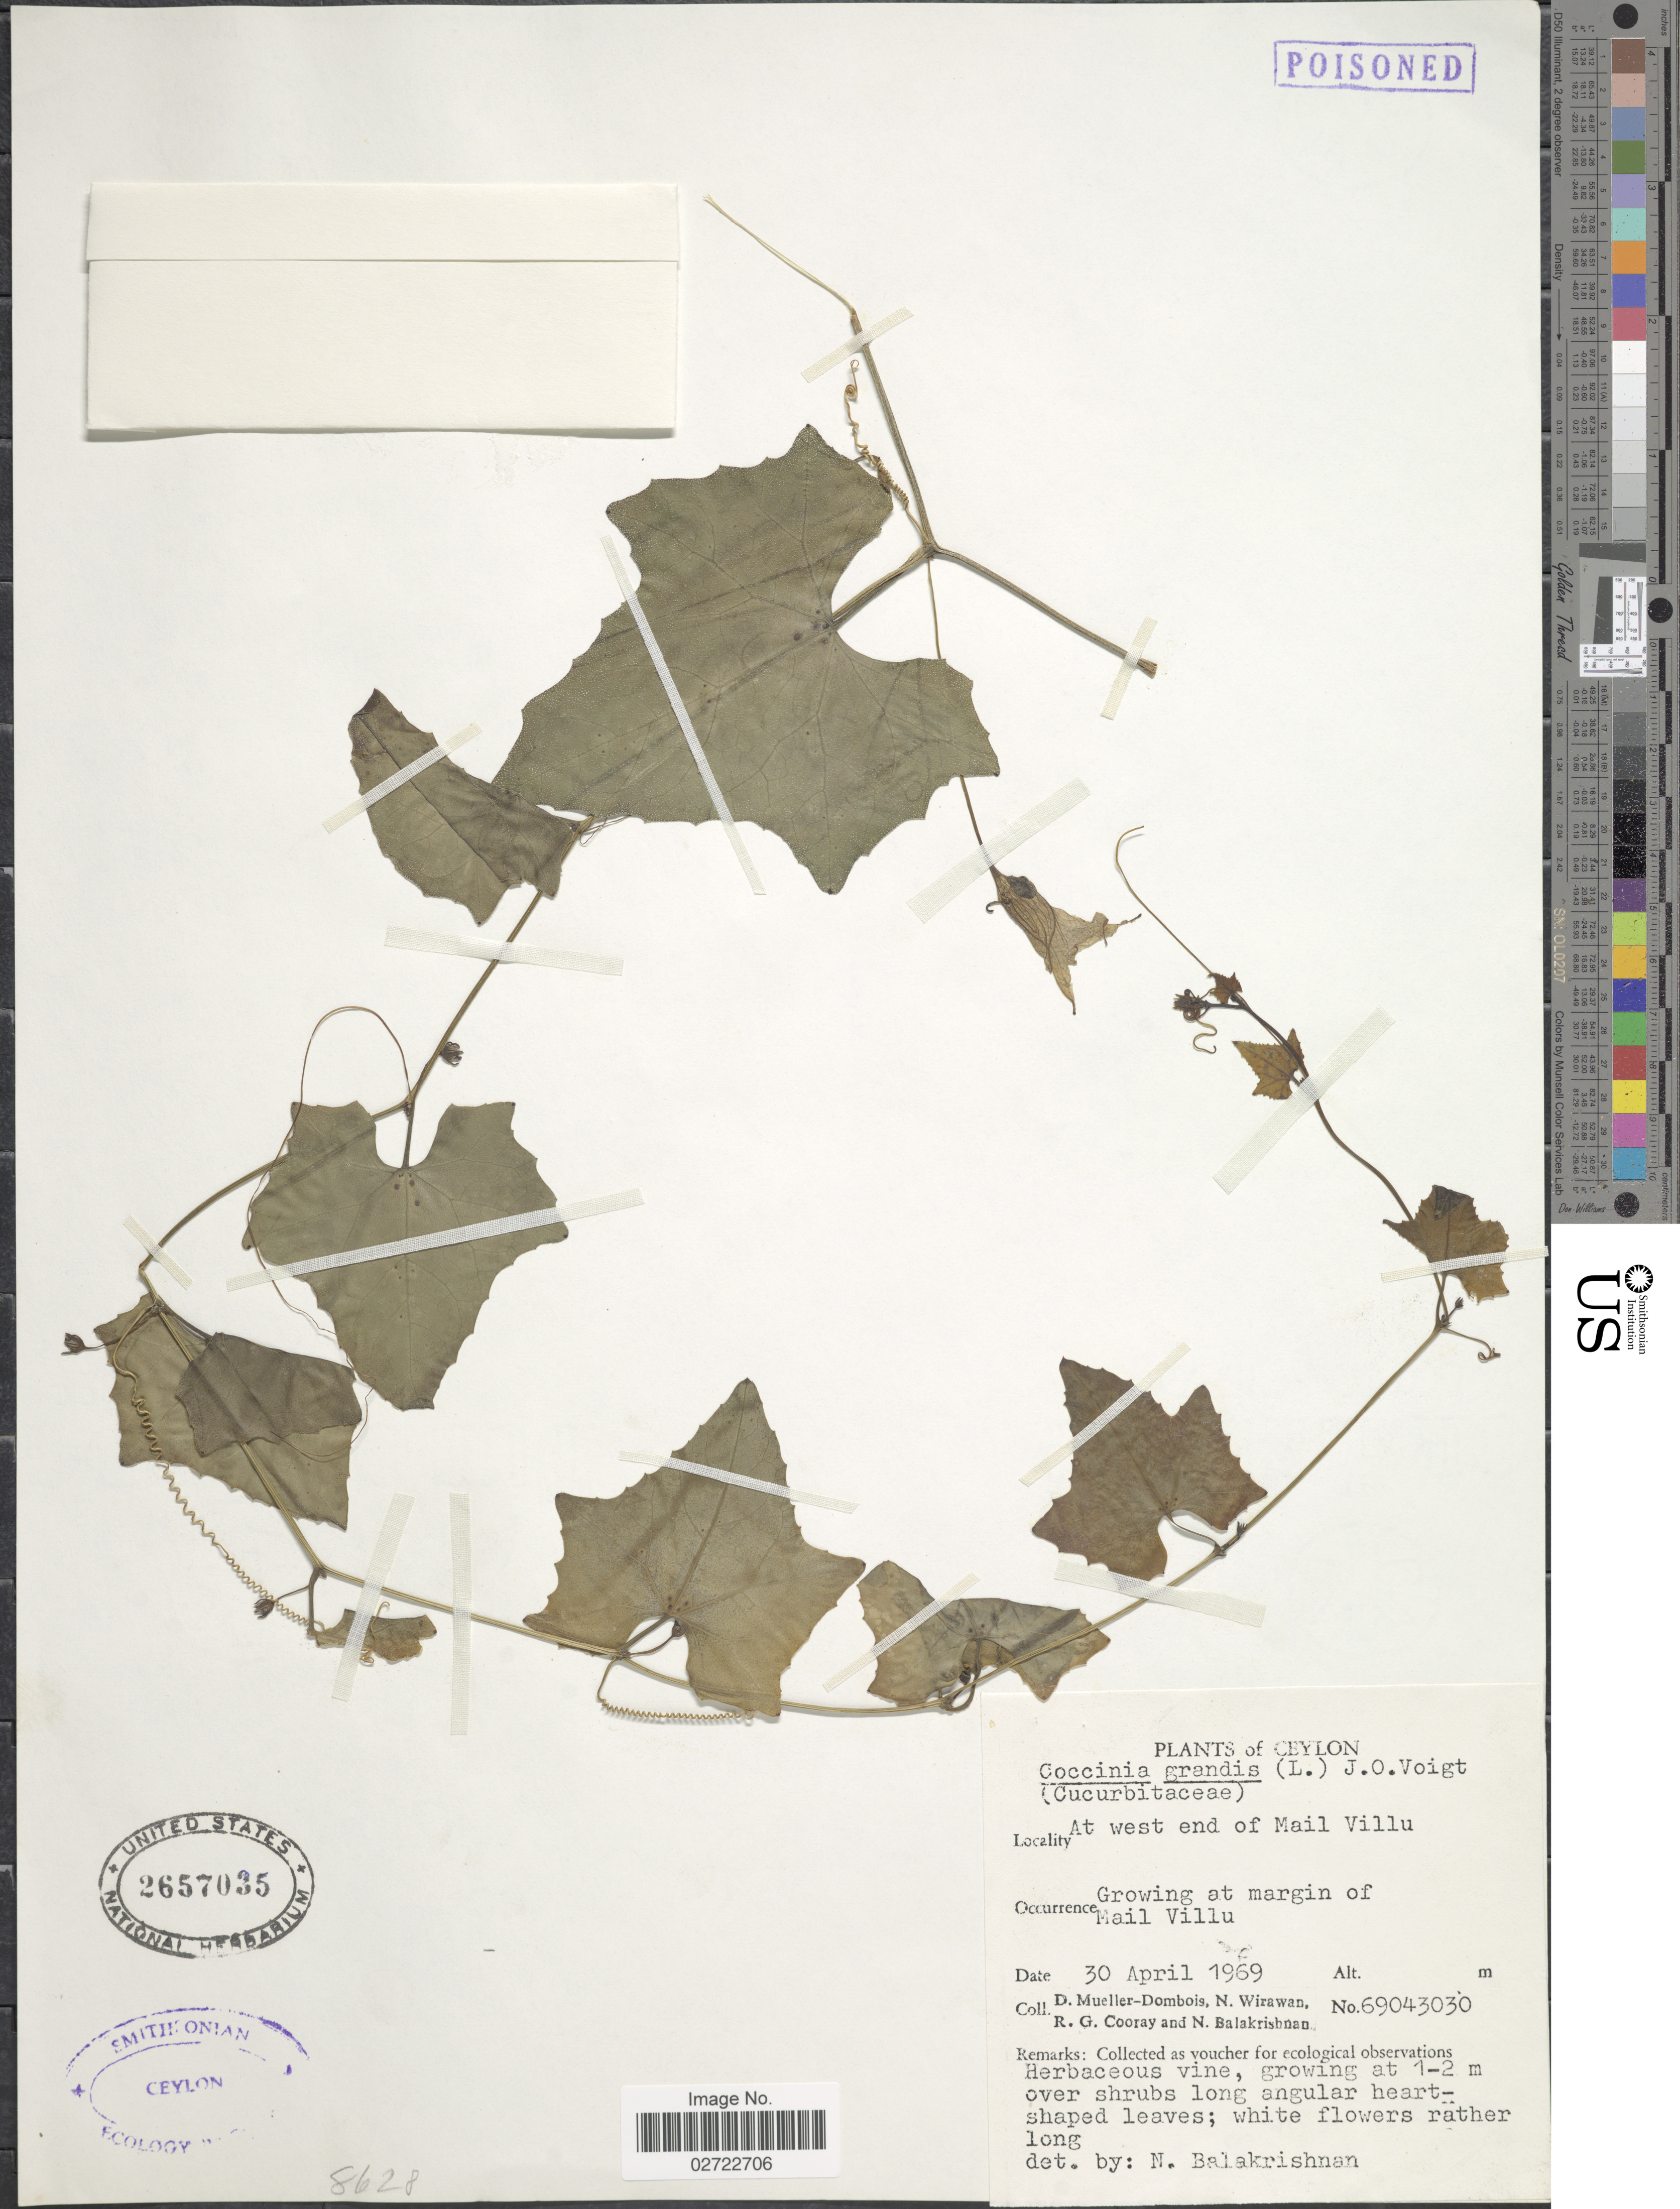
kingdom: Plantae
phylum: Tracheophyta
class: Magnoliopsida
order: Cucurbitales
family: Cucurbitaceae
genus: Coccinia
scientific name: Coccinia grandis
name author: (L.) Voigt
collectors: D. Mueller-Dombois, N. Wirawan, R. Cooray & N. Balakrishnan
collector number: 69043030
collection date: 1969-04-30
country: Sri Lanka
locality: Ceylon, At west end of Mail Villu. At margin of Mail Villu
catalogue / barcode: US 2657035